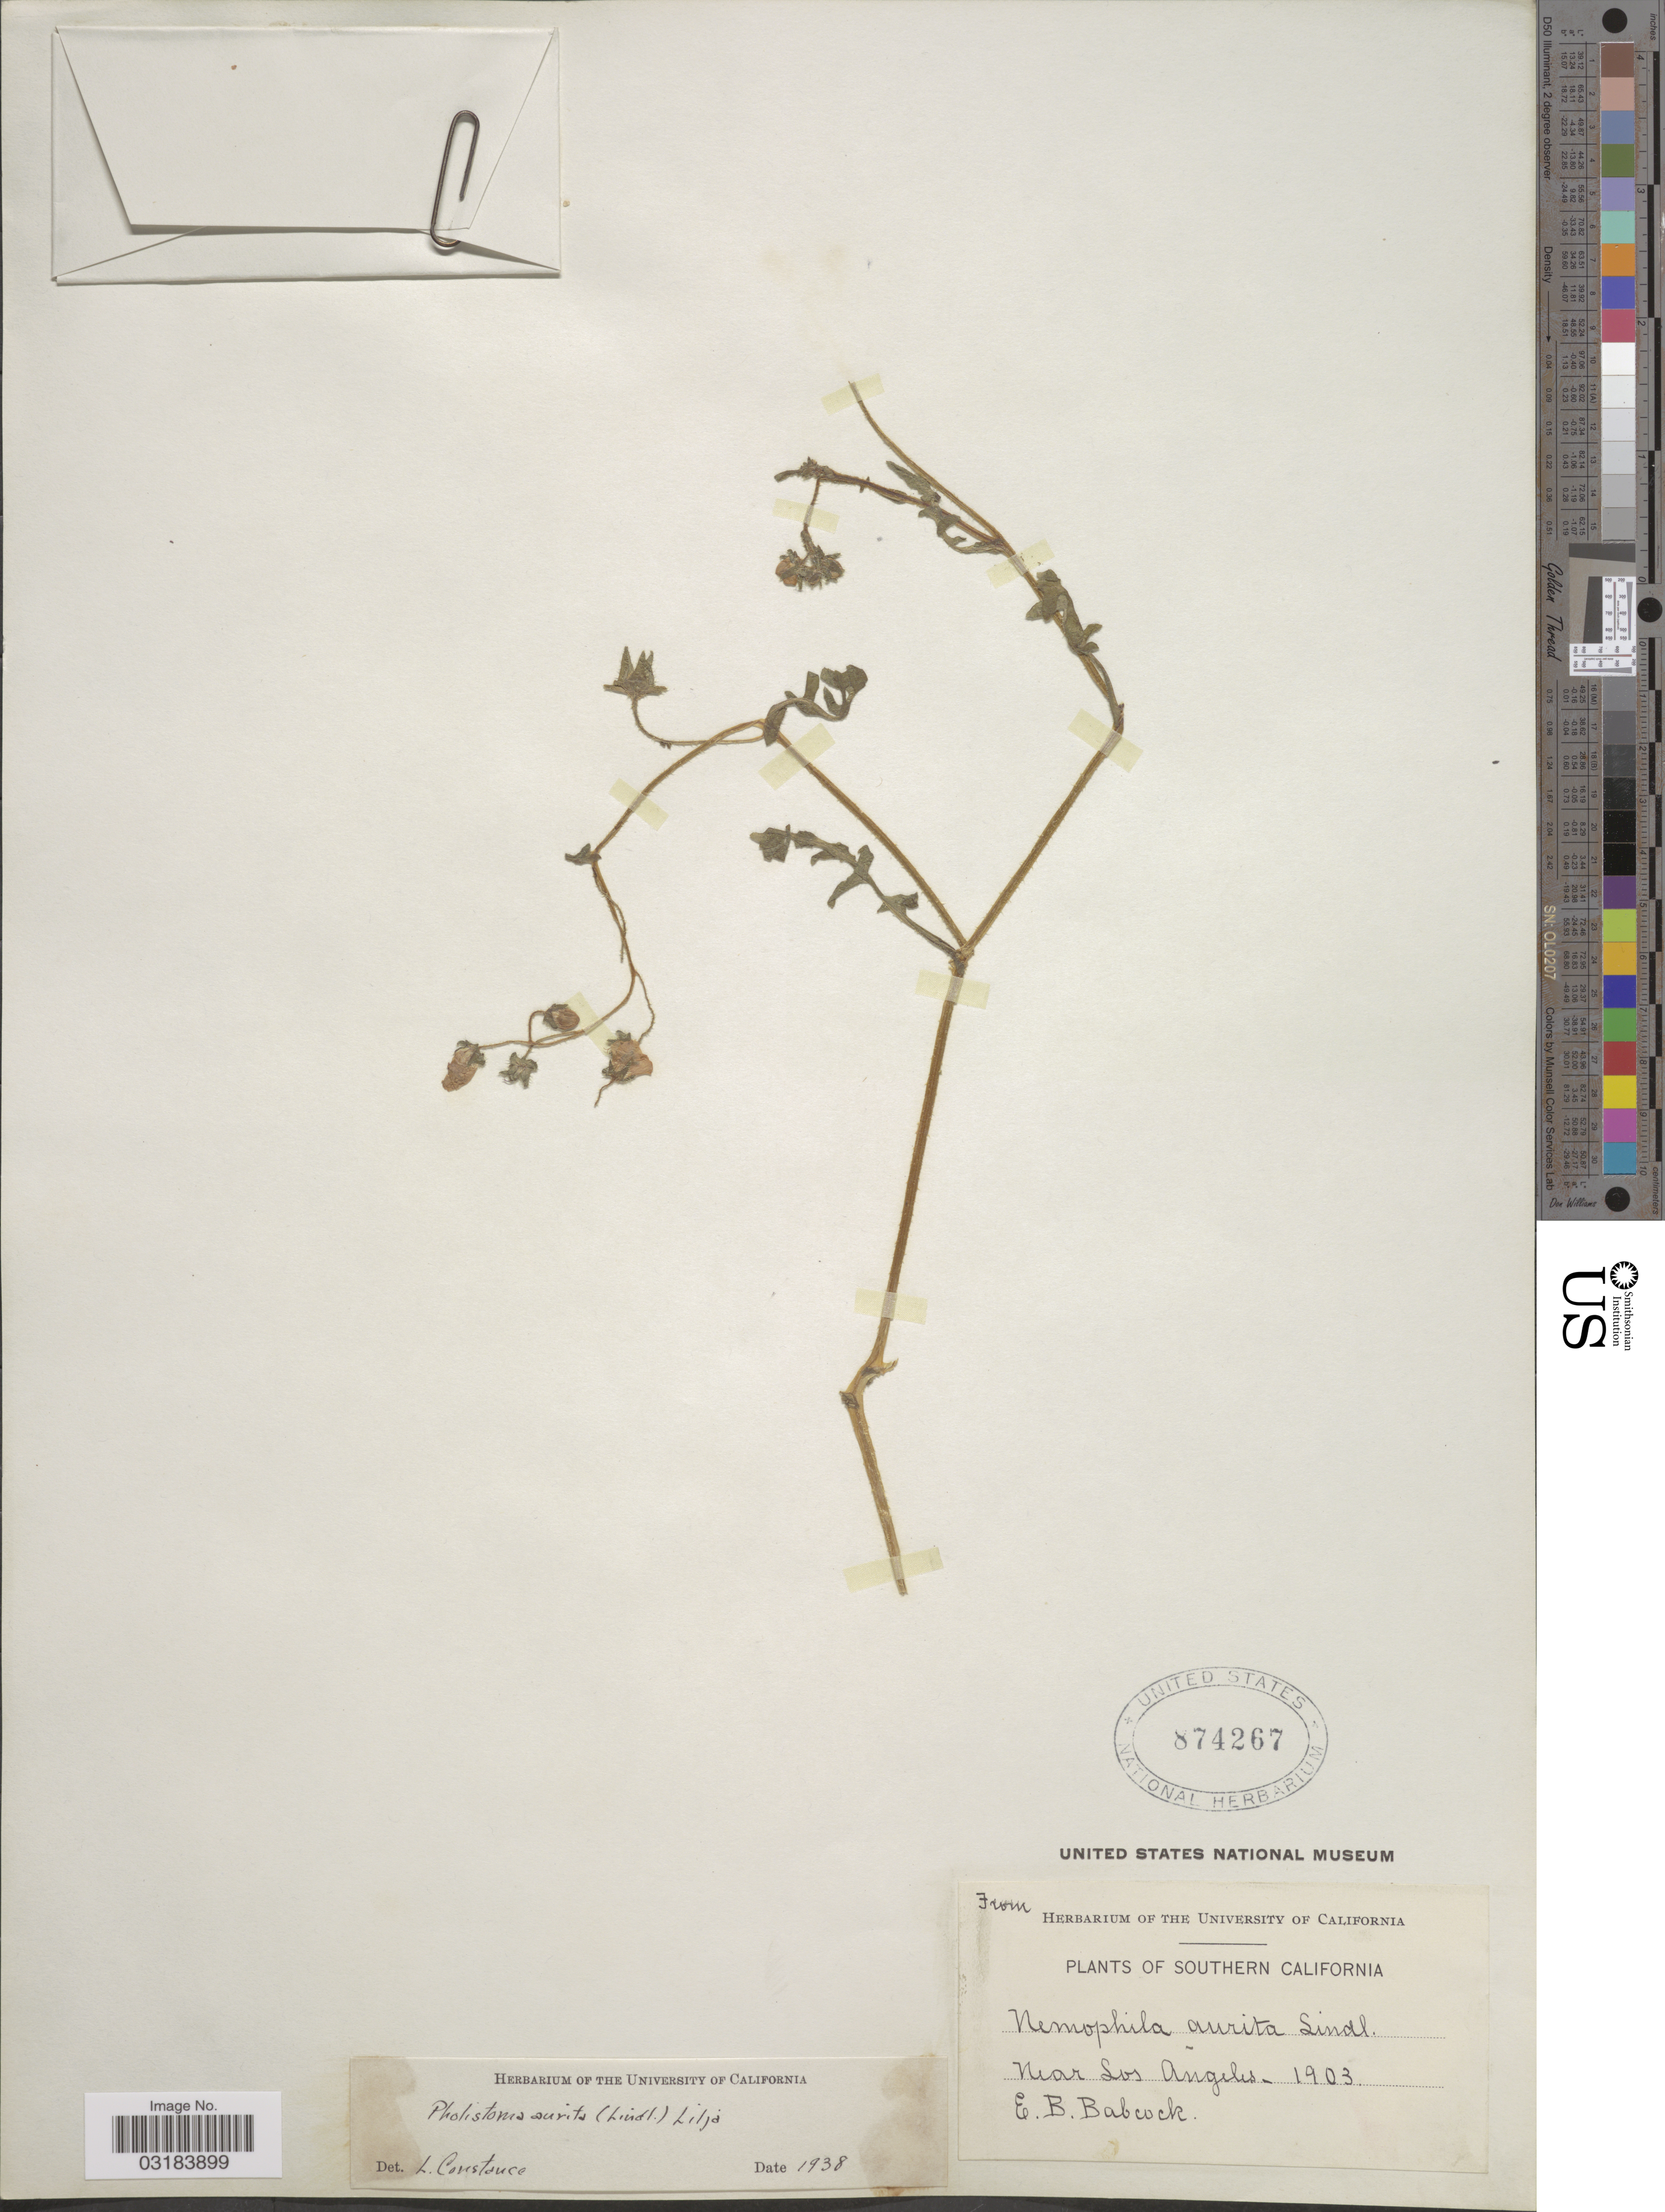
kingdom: Plantae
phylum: Tracheophyta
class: Magnoliopsida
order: Boraginales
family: Hydrophyllaceae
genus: Pholistoma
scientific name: Pholistoma auritum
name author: (Lindl.) Lilja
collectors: E. B. Babcock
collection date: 1903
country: United States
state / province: California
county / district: Los Angeles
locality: Southern California, Near Los Angeles.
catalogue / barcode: US 874267